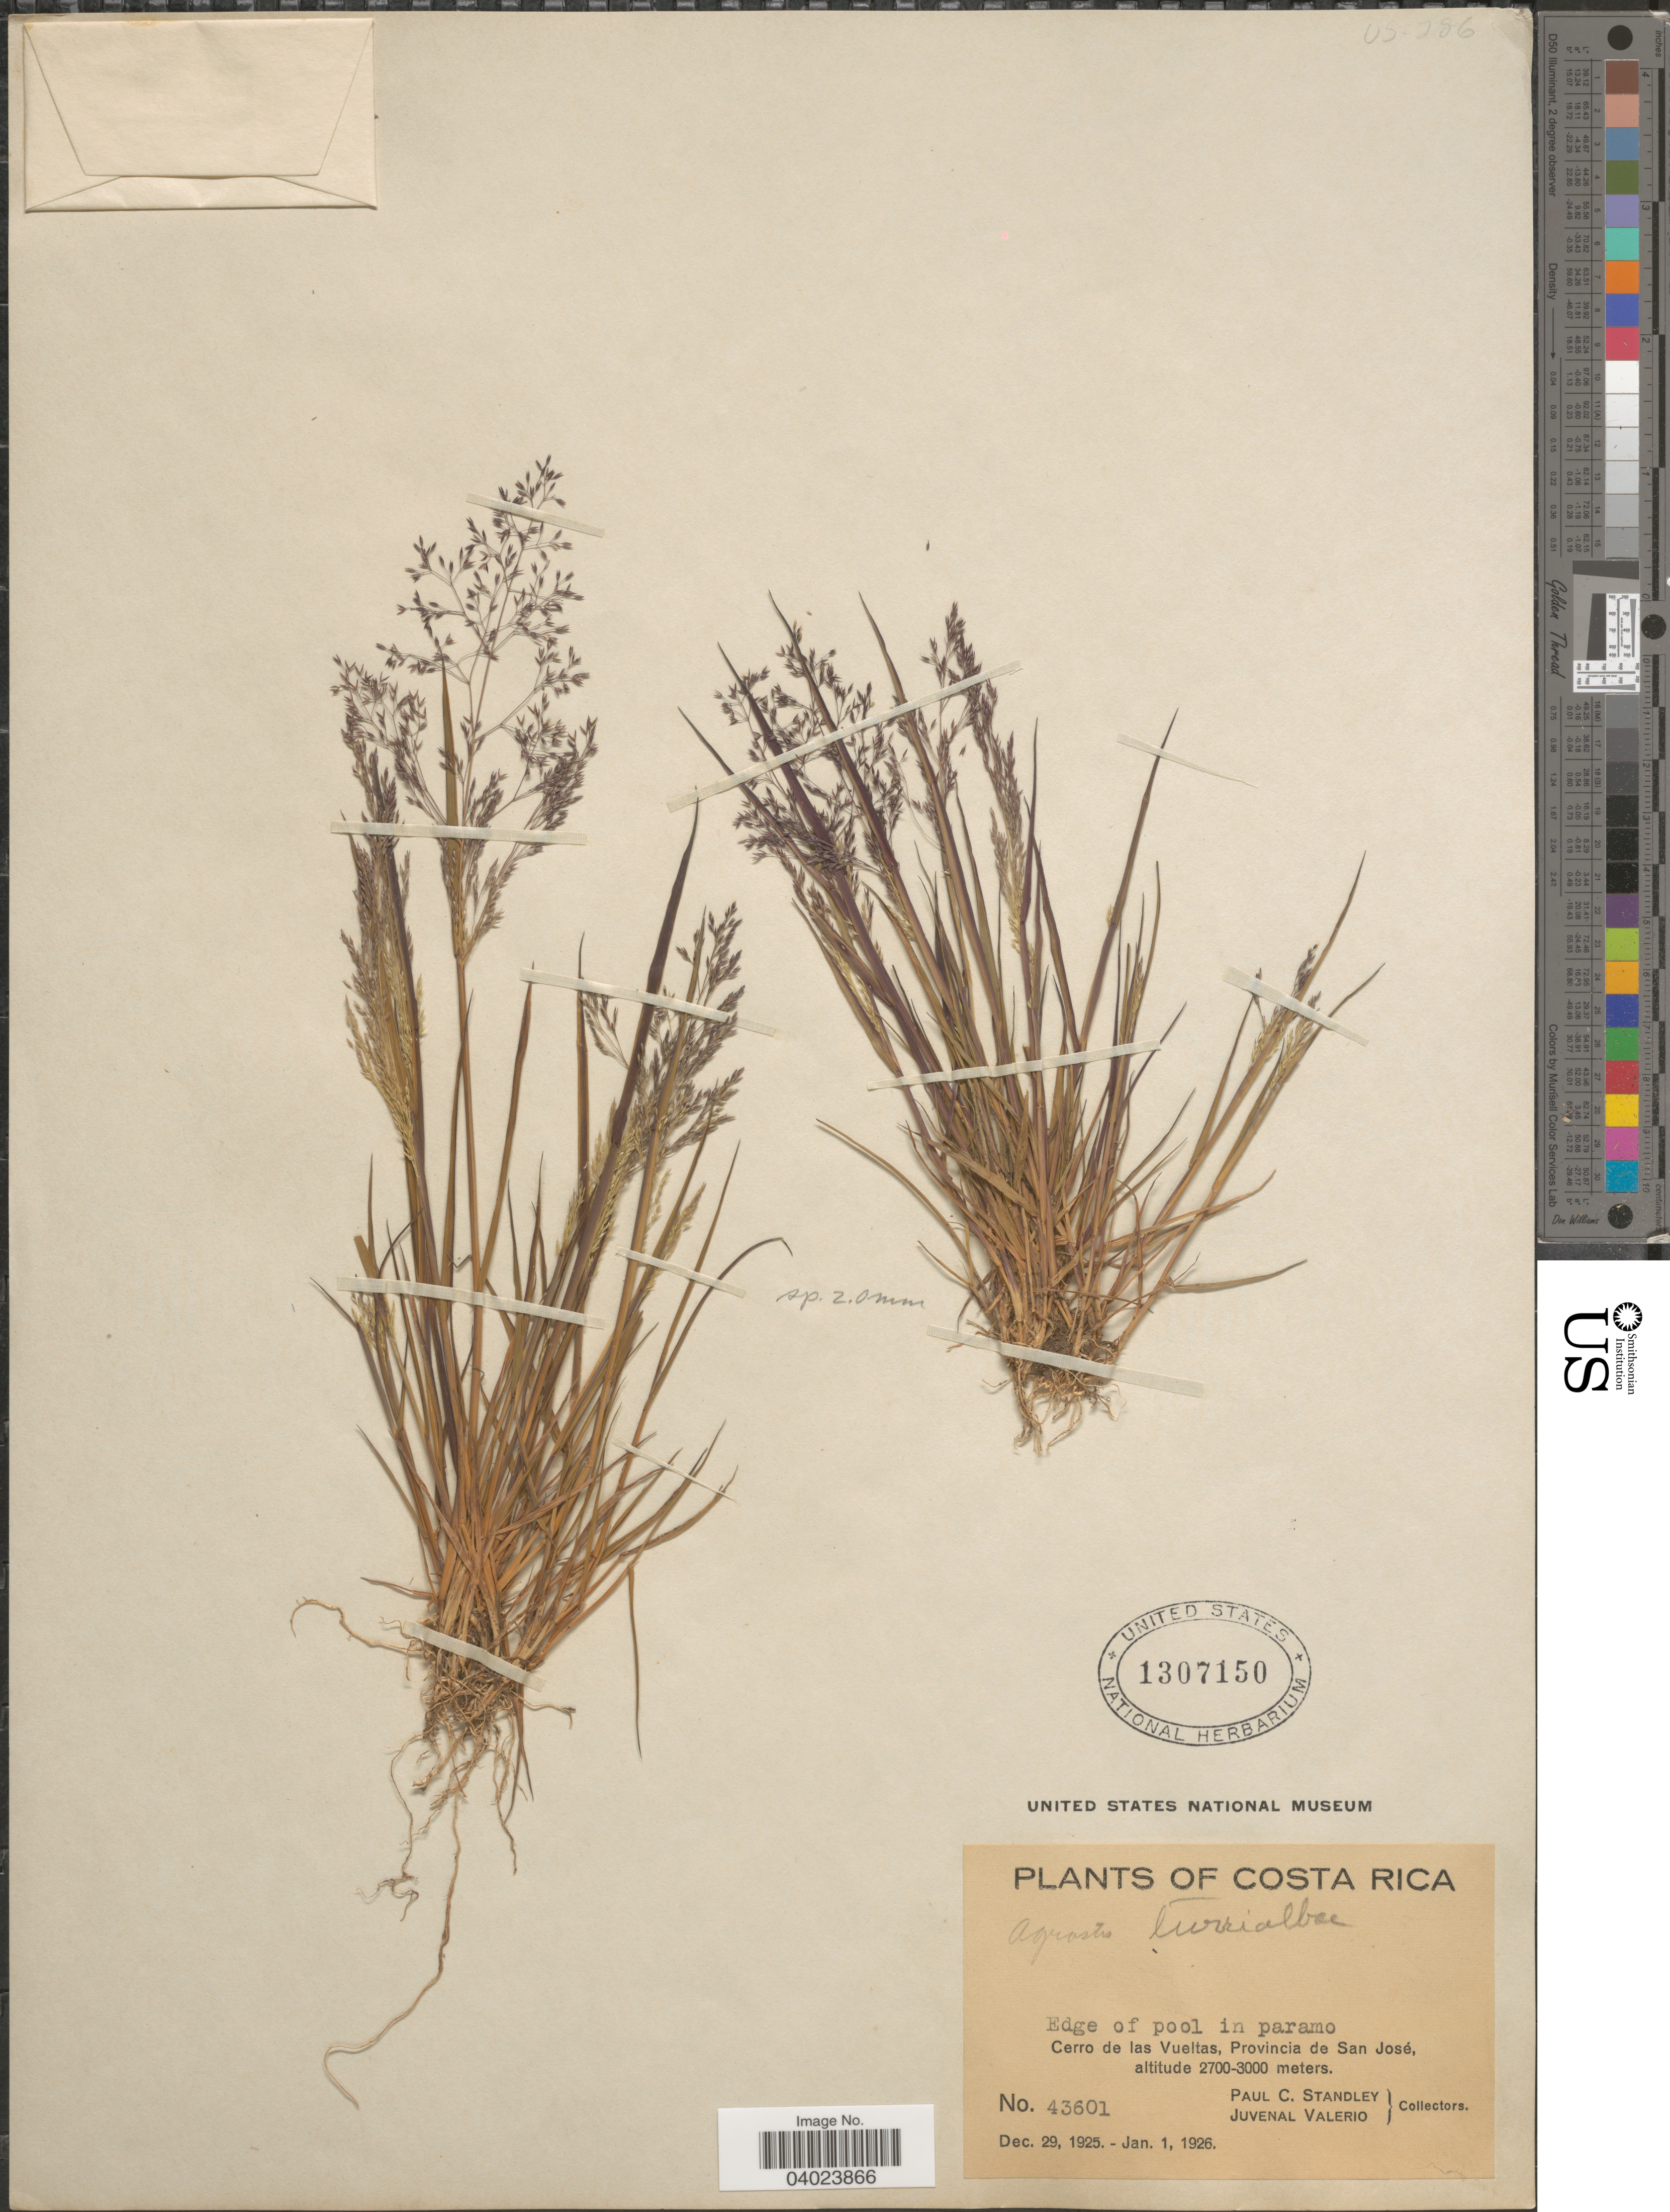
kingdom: Plantae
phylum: Tracheophyta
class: Liliopsida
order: Poales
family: Poaceae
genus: Agrostis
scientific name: Agrostis turrialbae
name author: Mez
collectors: P. C. Standley & J. Valerio R.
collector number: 43601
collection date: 1925-12-29/1926-01-01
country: Costa Rica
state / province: San José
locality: Cerro de las Vueltas.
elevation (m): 2700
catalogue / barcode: US 1307150